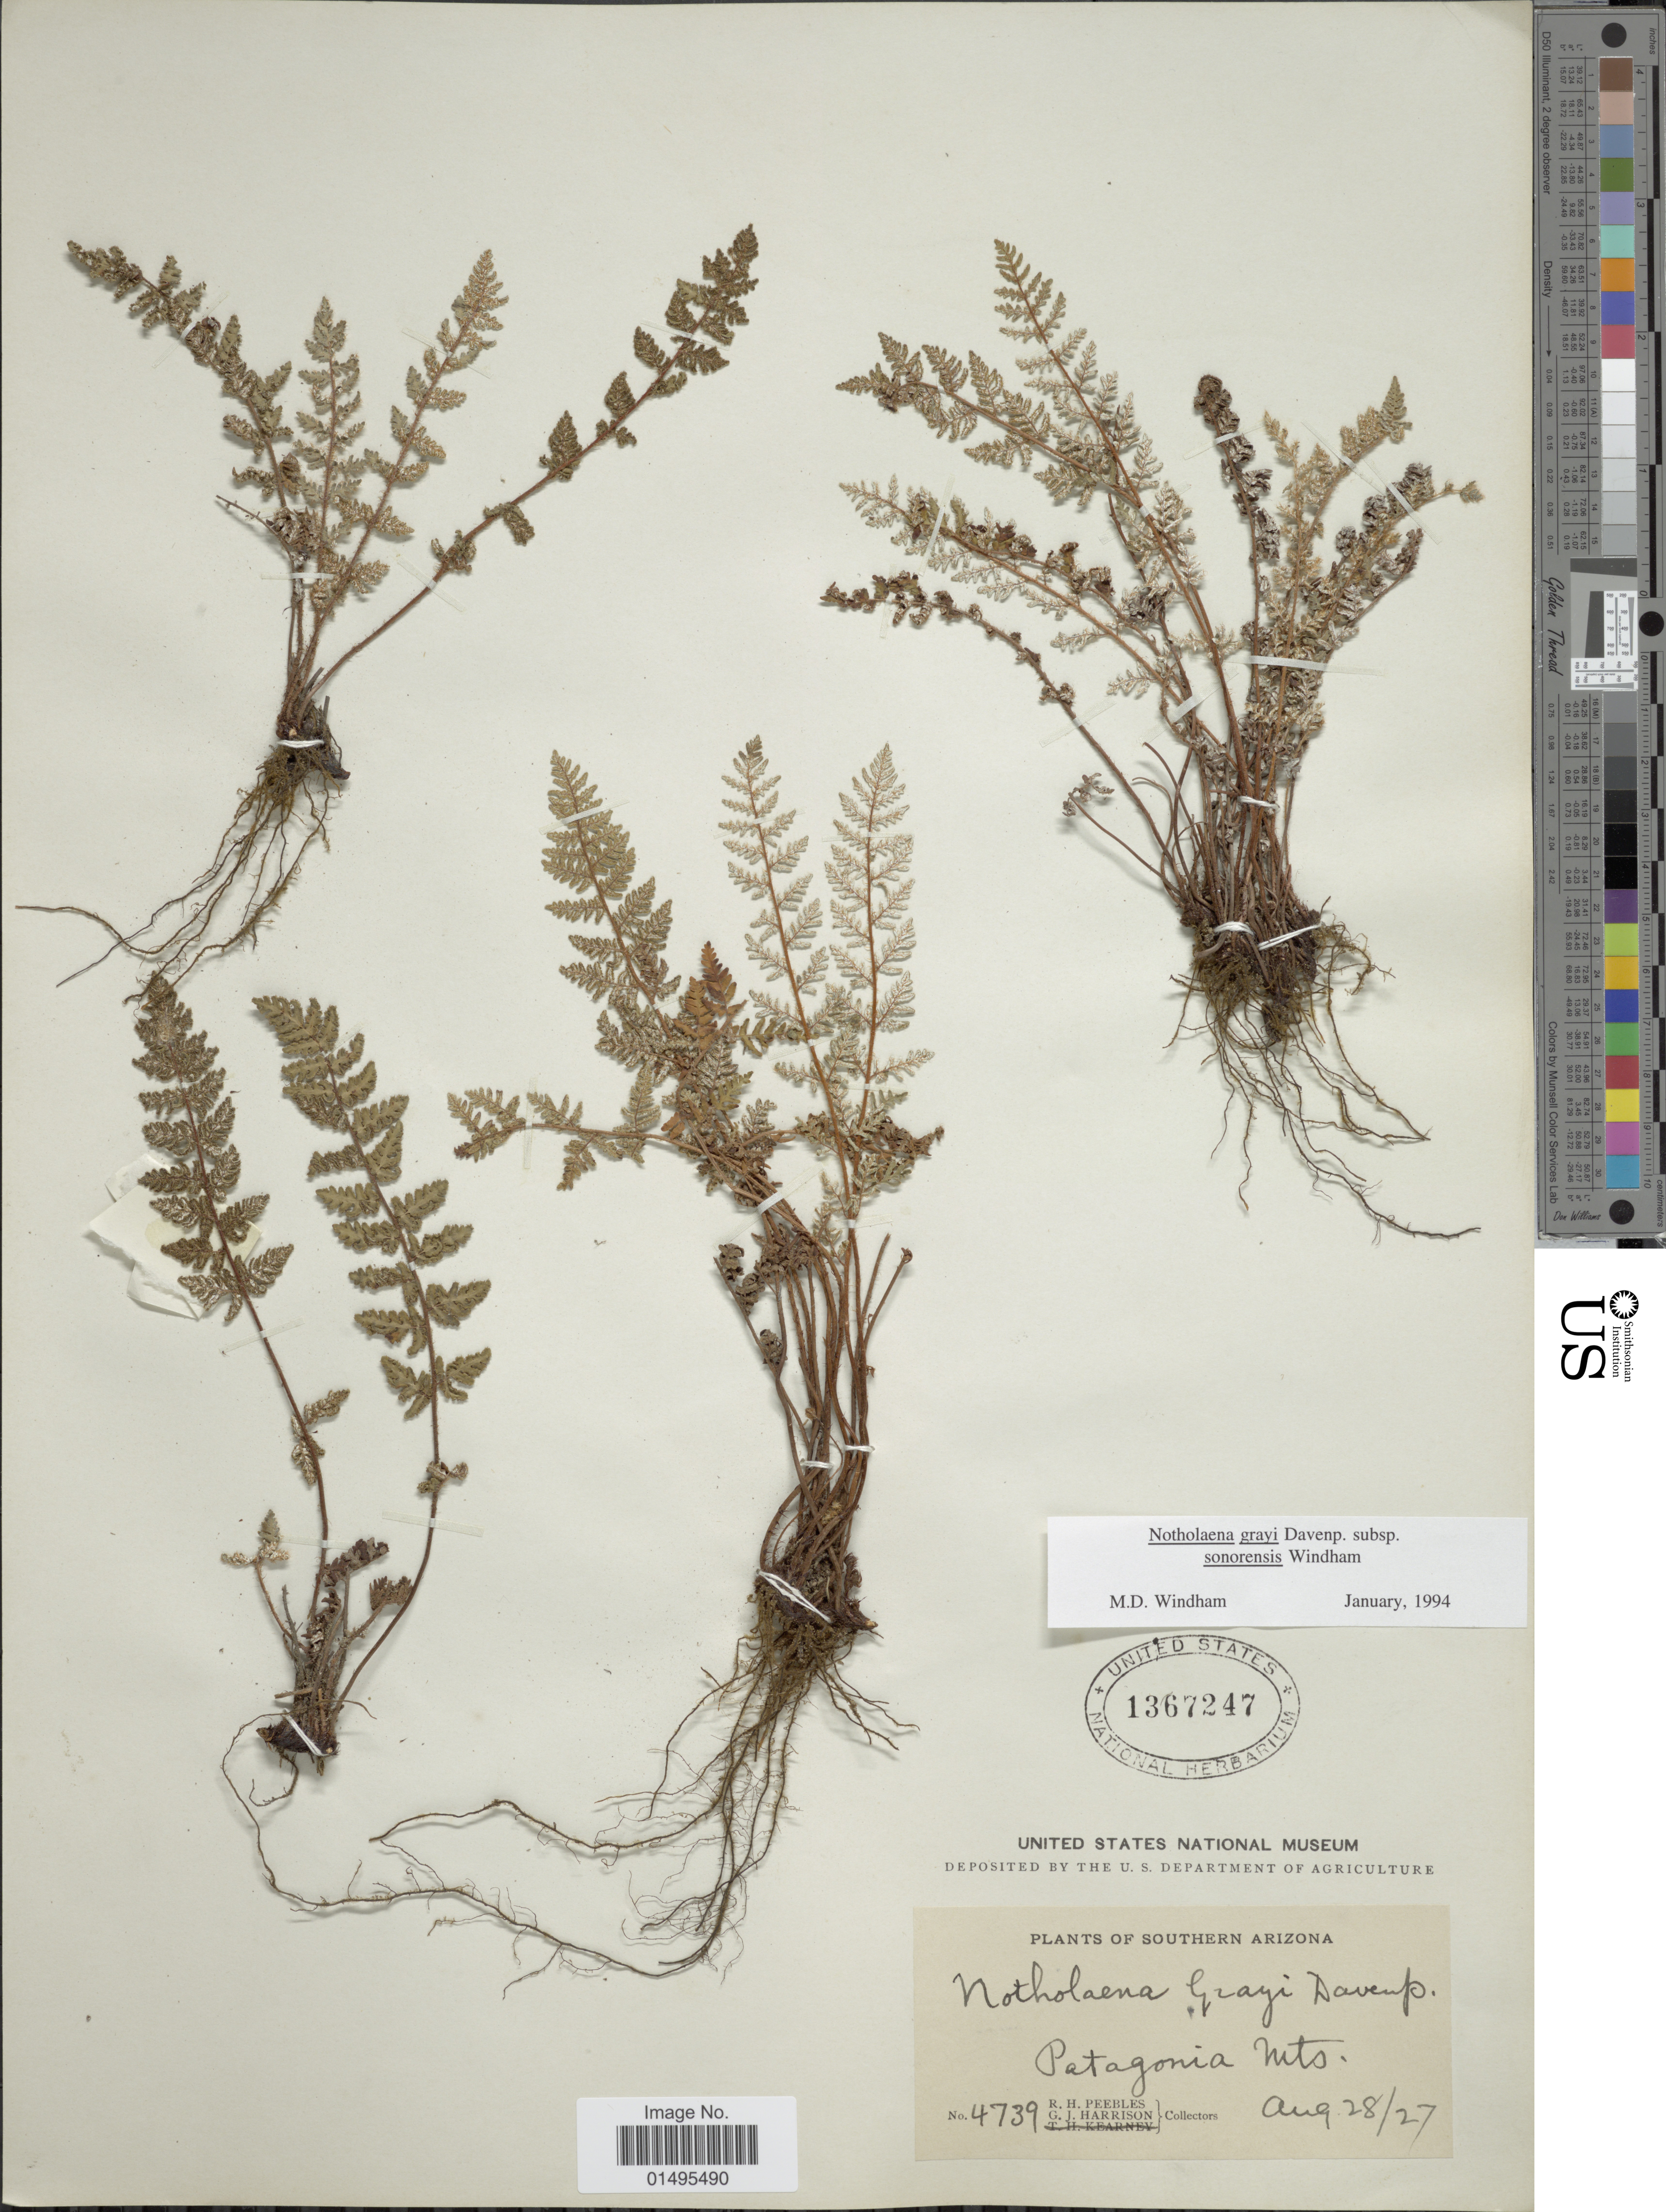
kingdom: Plantae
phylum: Tracheophyta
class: Polypodiopsida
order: Polypodiales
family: Pteridaceae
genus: Notholaena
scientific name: Notholaena grayi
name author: Davenp.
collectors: R. H. Peebles & G. J. Harrison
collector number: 4739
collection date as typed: Transcribed d/m/y: 28/8/27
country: United States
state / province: Arizona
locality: Patagonia Mts.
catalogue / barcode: US 1367247